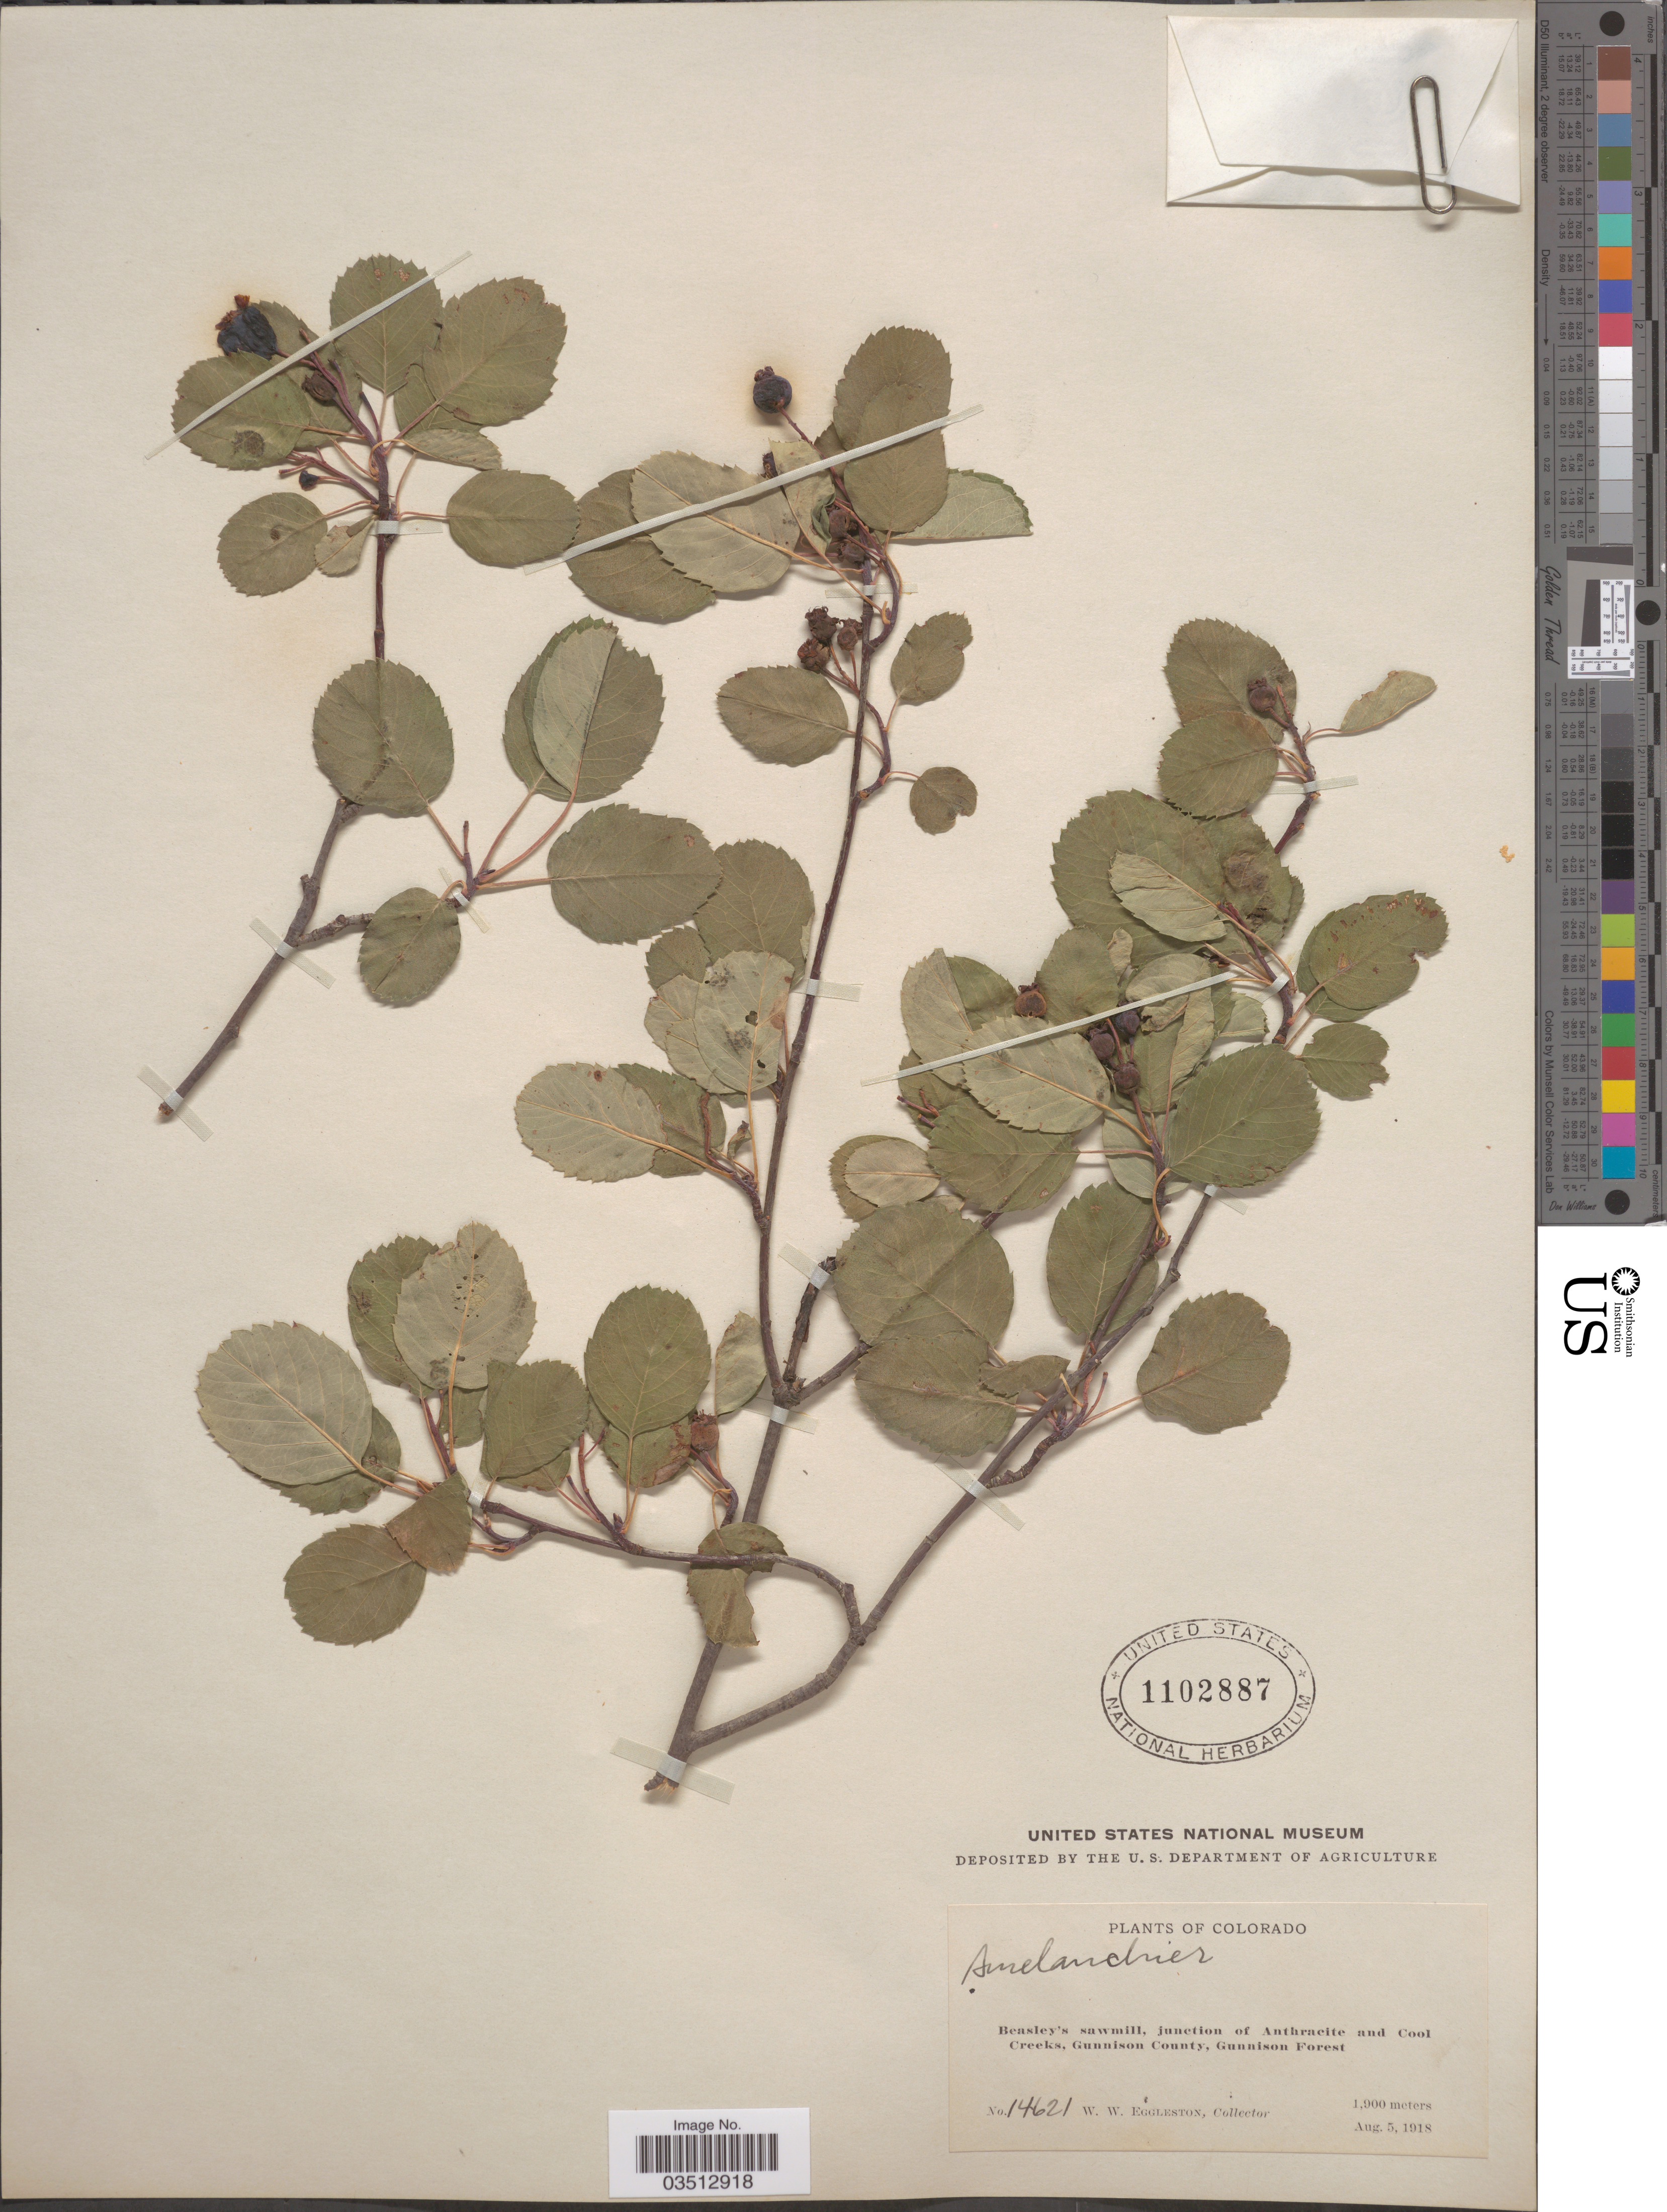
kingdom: Plantae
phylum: Tracheophyta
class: Magnoliopsida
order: Rosales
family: Rosaceae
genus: Amelanchier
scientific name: Amelanchier sp.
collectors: W. W. Eggleston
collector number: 14621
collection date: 1918-08-05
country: United States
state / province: Colorado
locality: Beasley's sawmill, junction of Anthracite and Cool Creeks, Gunnison County, Gunnison Forest.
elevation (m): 1900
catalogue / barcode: US 1102887